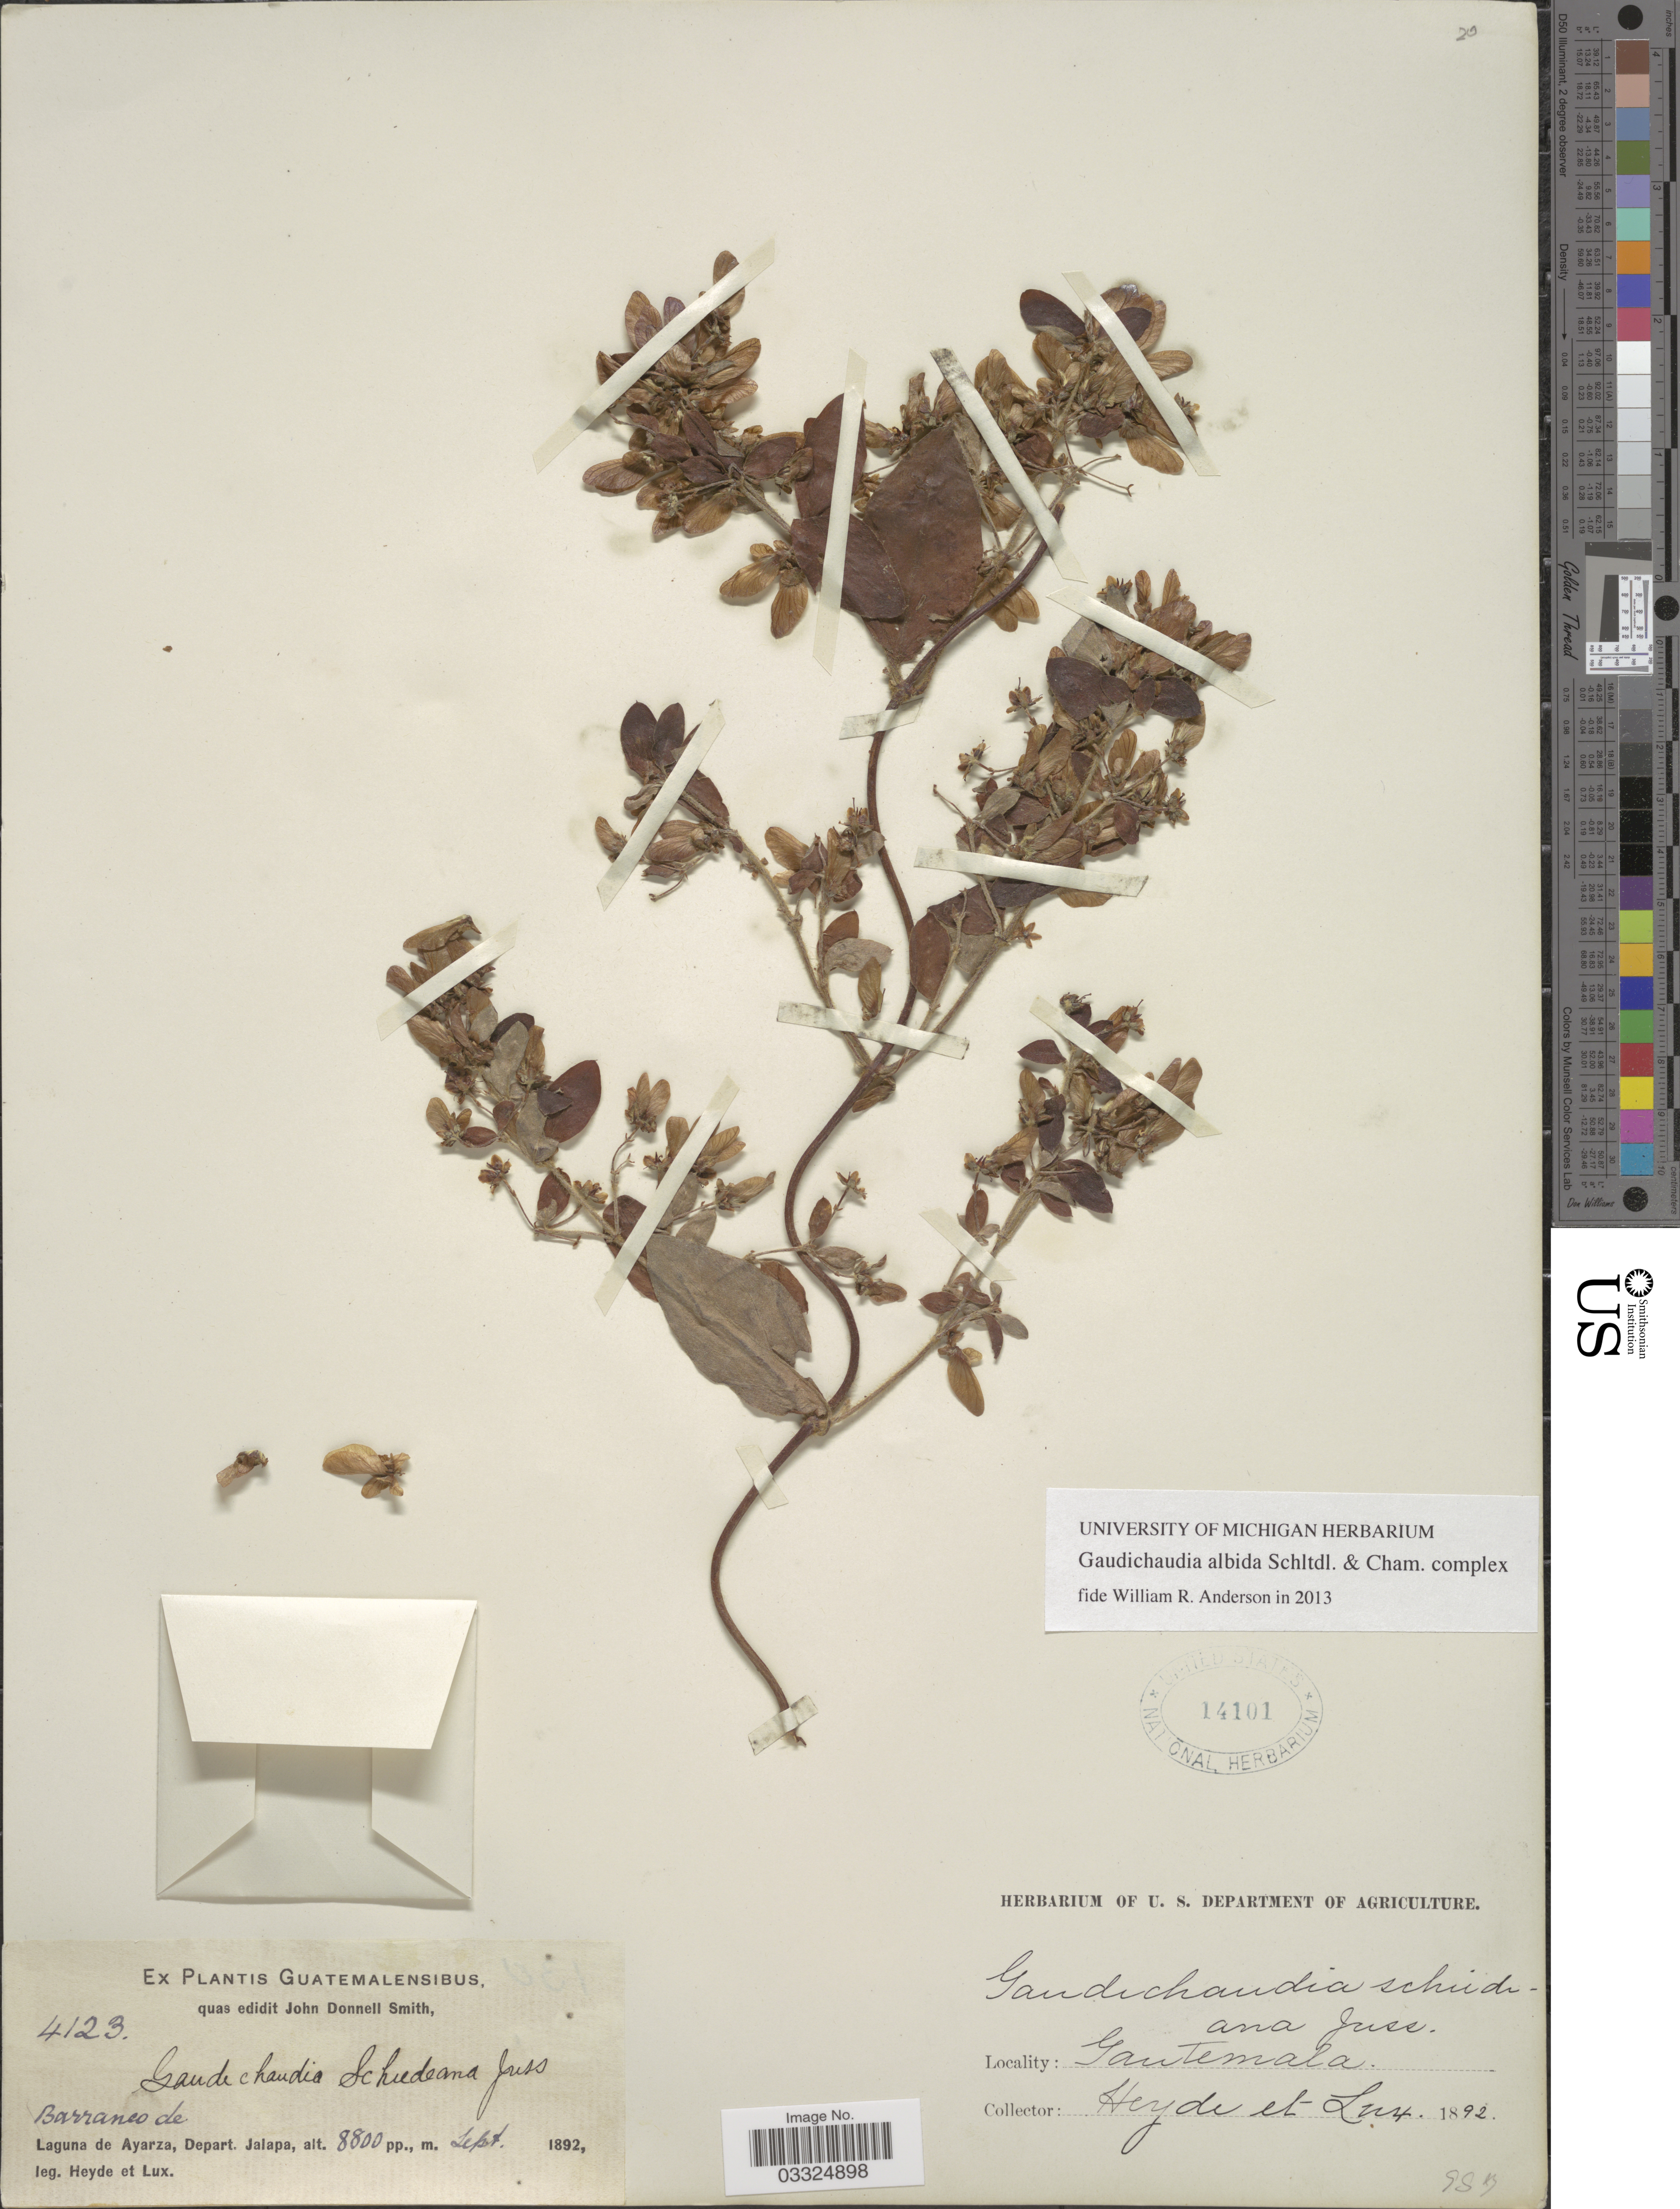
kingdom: Plantae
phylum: Tracheophyta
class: Magnoliopsida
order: Malpighiales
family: Malpighiaceae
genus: Gaudichaudia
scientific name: Gaudichaudia albida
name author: Schltdl. & Cham.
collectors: Heyde & Lux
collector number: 4123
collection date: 1892-09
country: Guatemala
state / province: Jalapa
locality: Laguna de Ayarza, Depart. Jalapa.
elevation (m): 2682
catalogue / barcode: US 14101